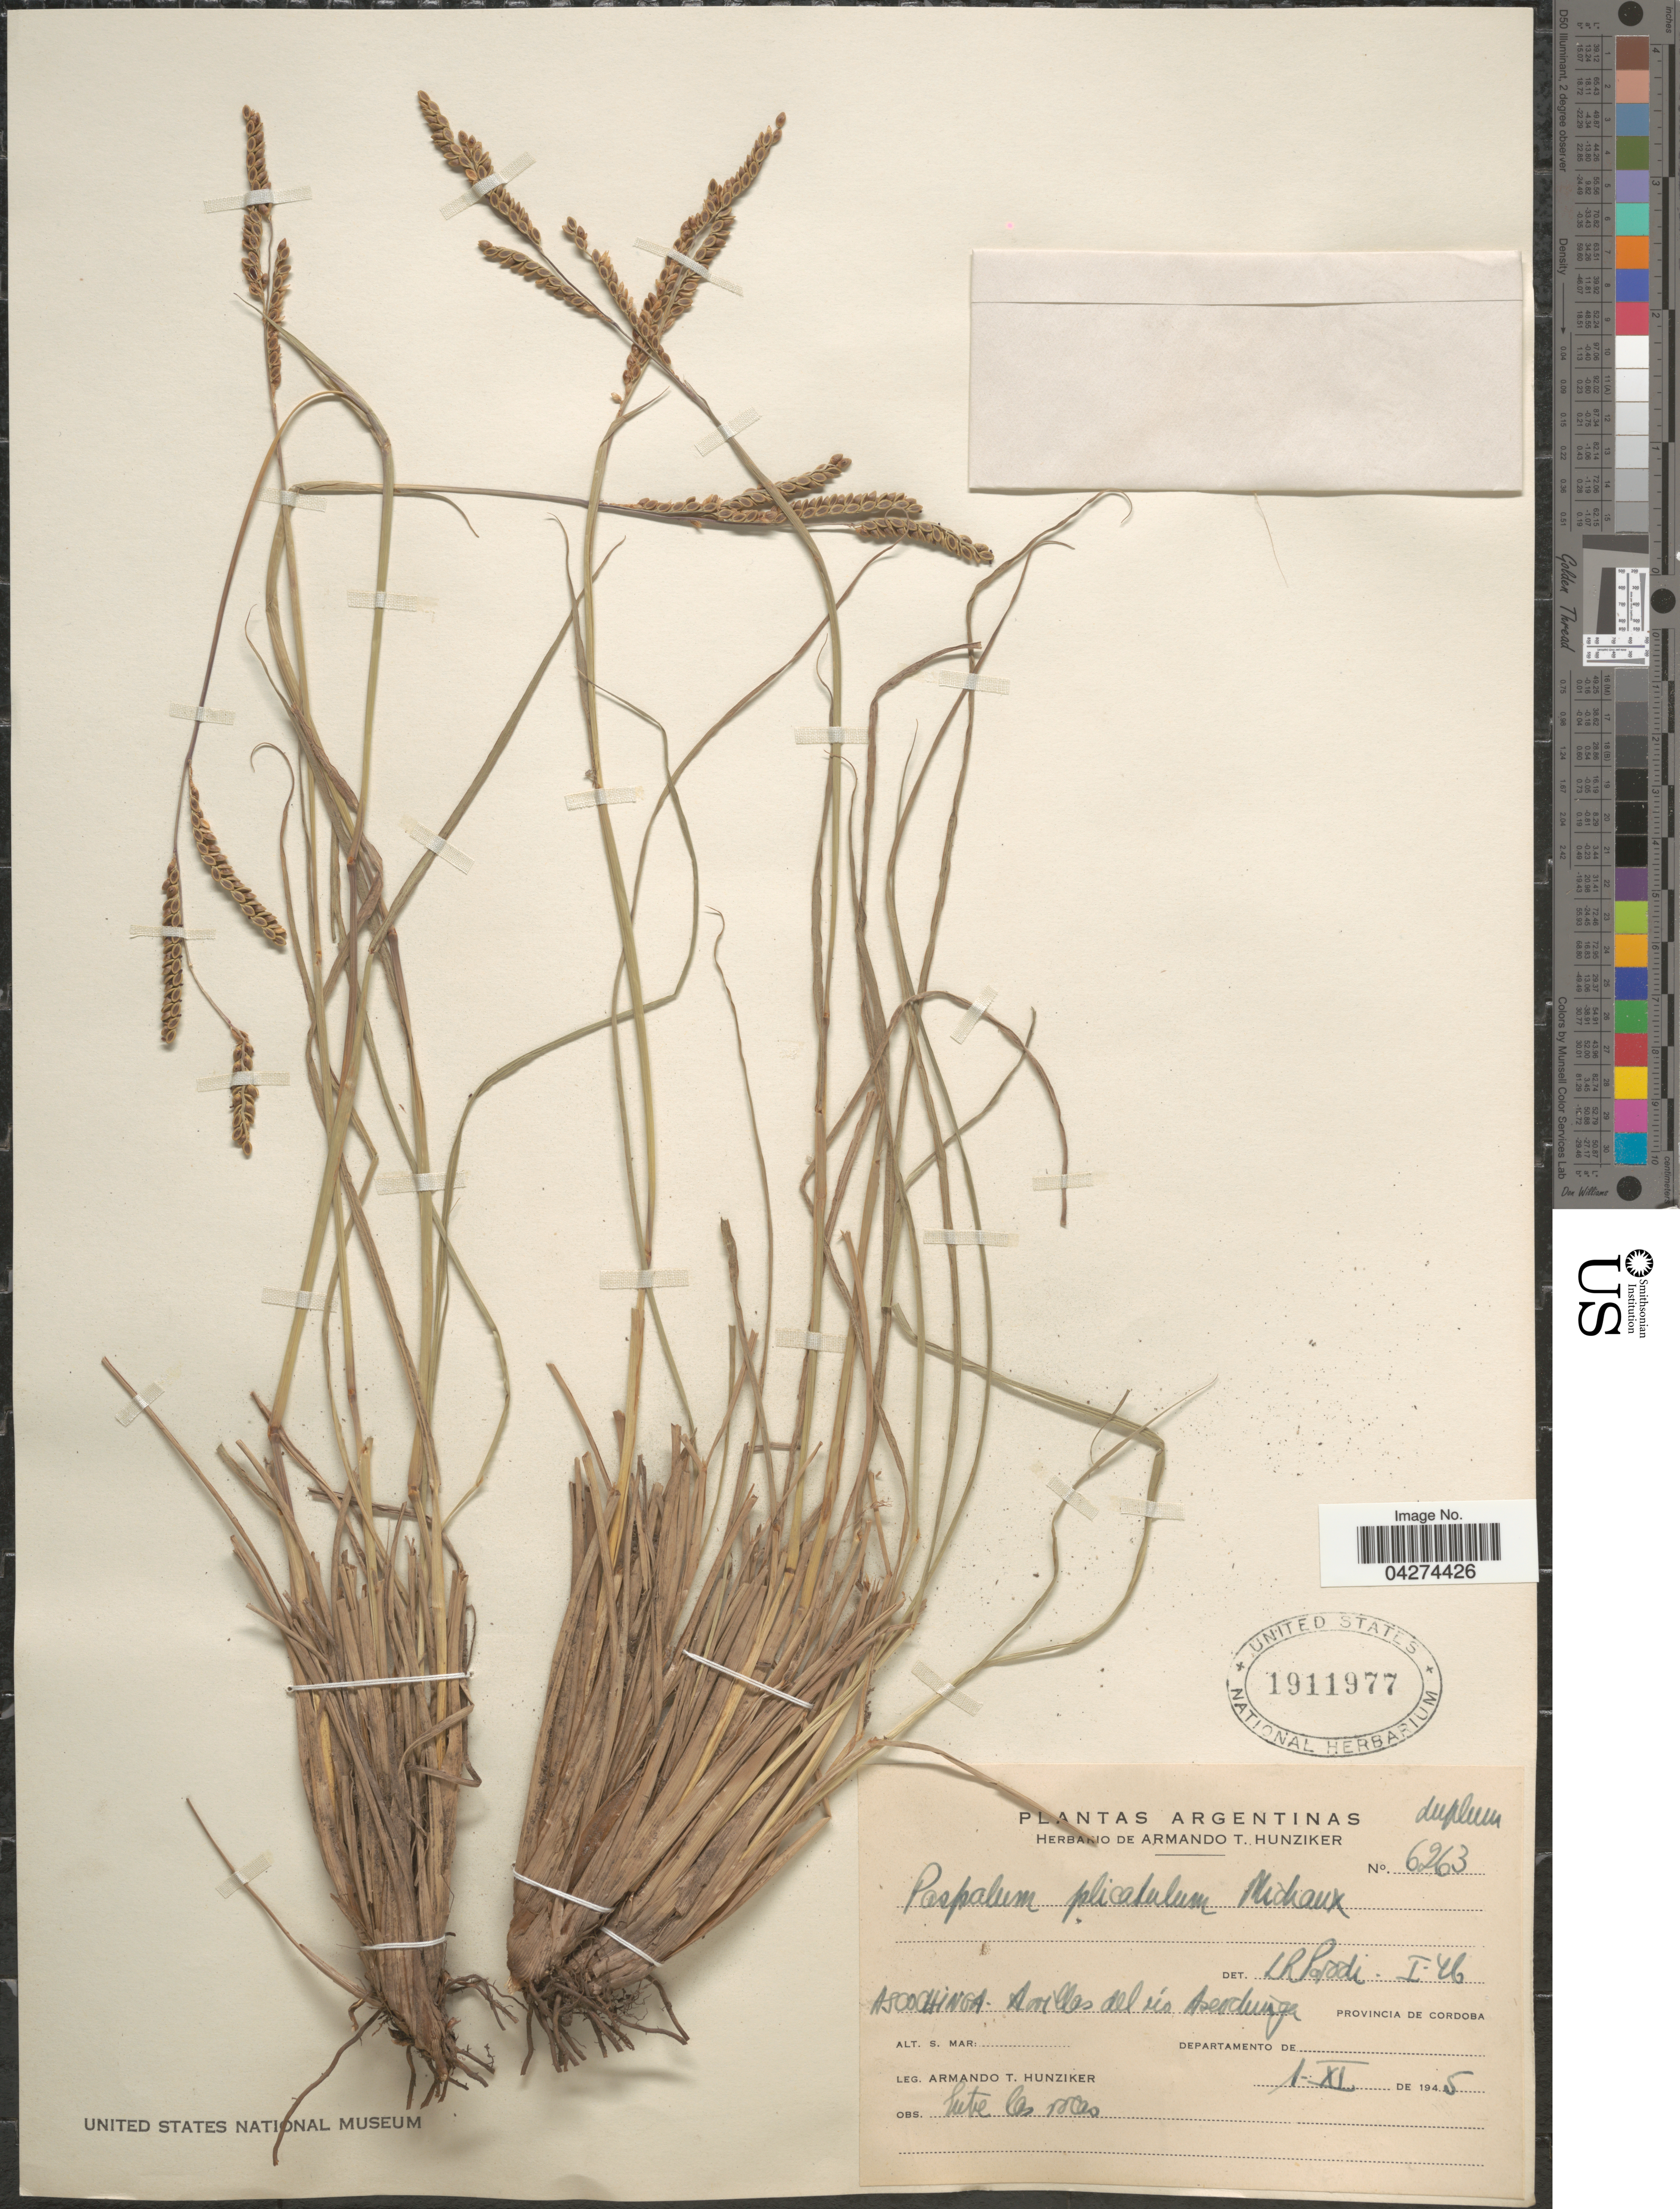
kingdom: Plantae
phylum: Tracheophyta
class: Liliopsida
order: Poales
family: Poaceae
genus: Paspalum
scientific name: Paspalum plicatulum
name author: Michx.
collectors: A. T. Hunziker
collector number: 6263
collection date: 1945-11-01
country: Argentina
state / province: Cordoba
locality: Ascochinga- A orillas del río Ascochinga.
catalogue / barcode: US 1911977